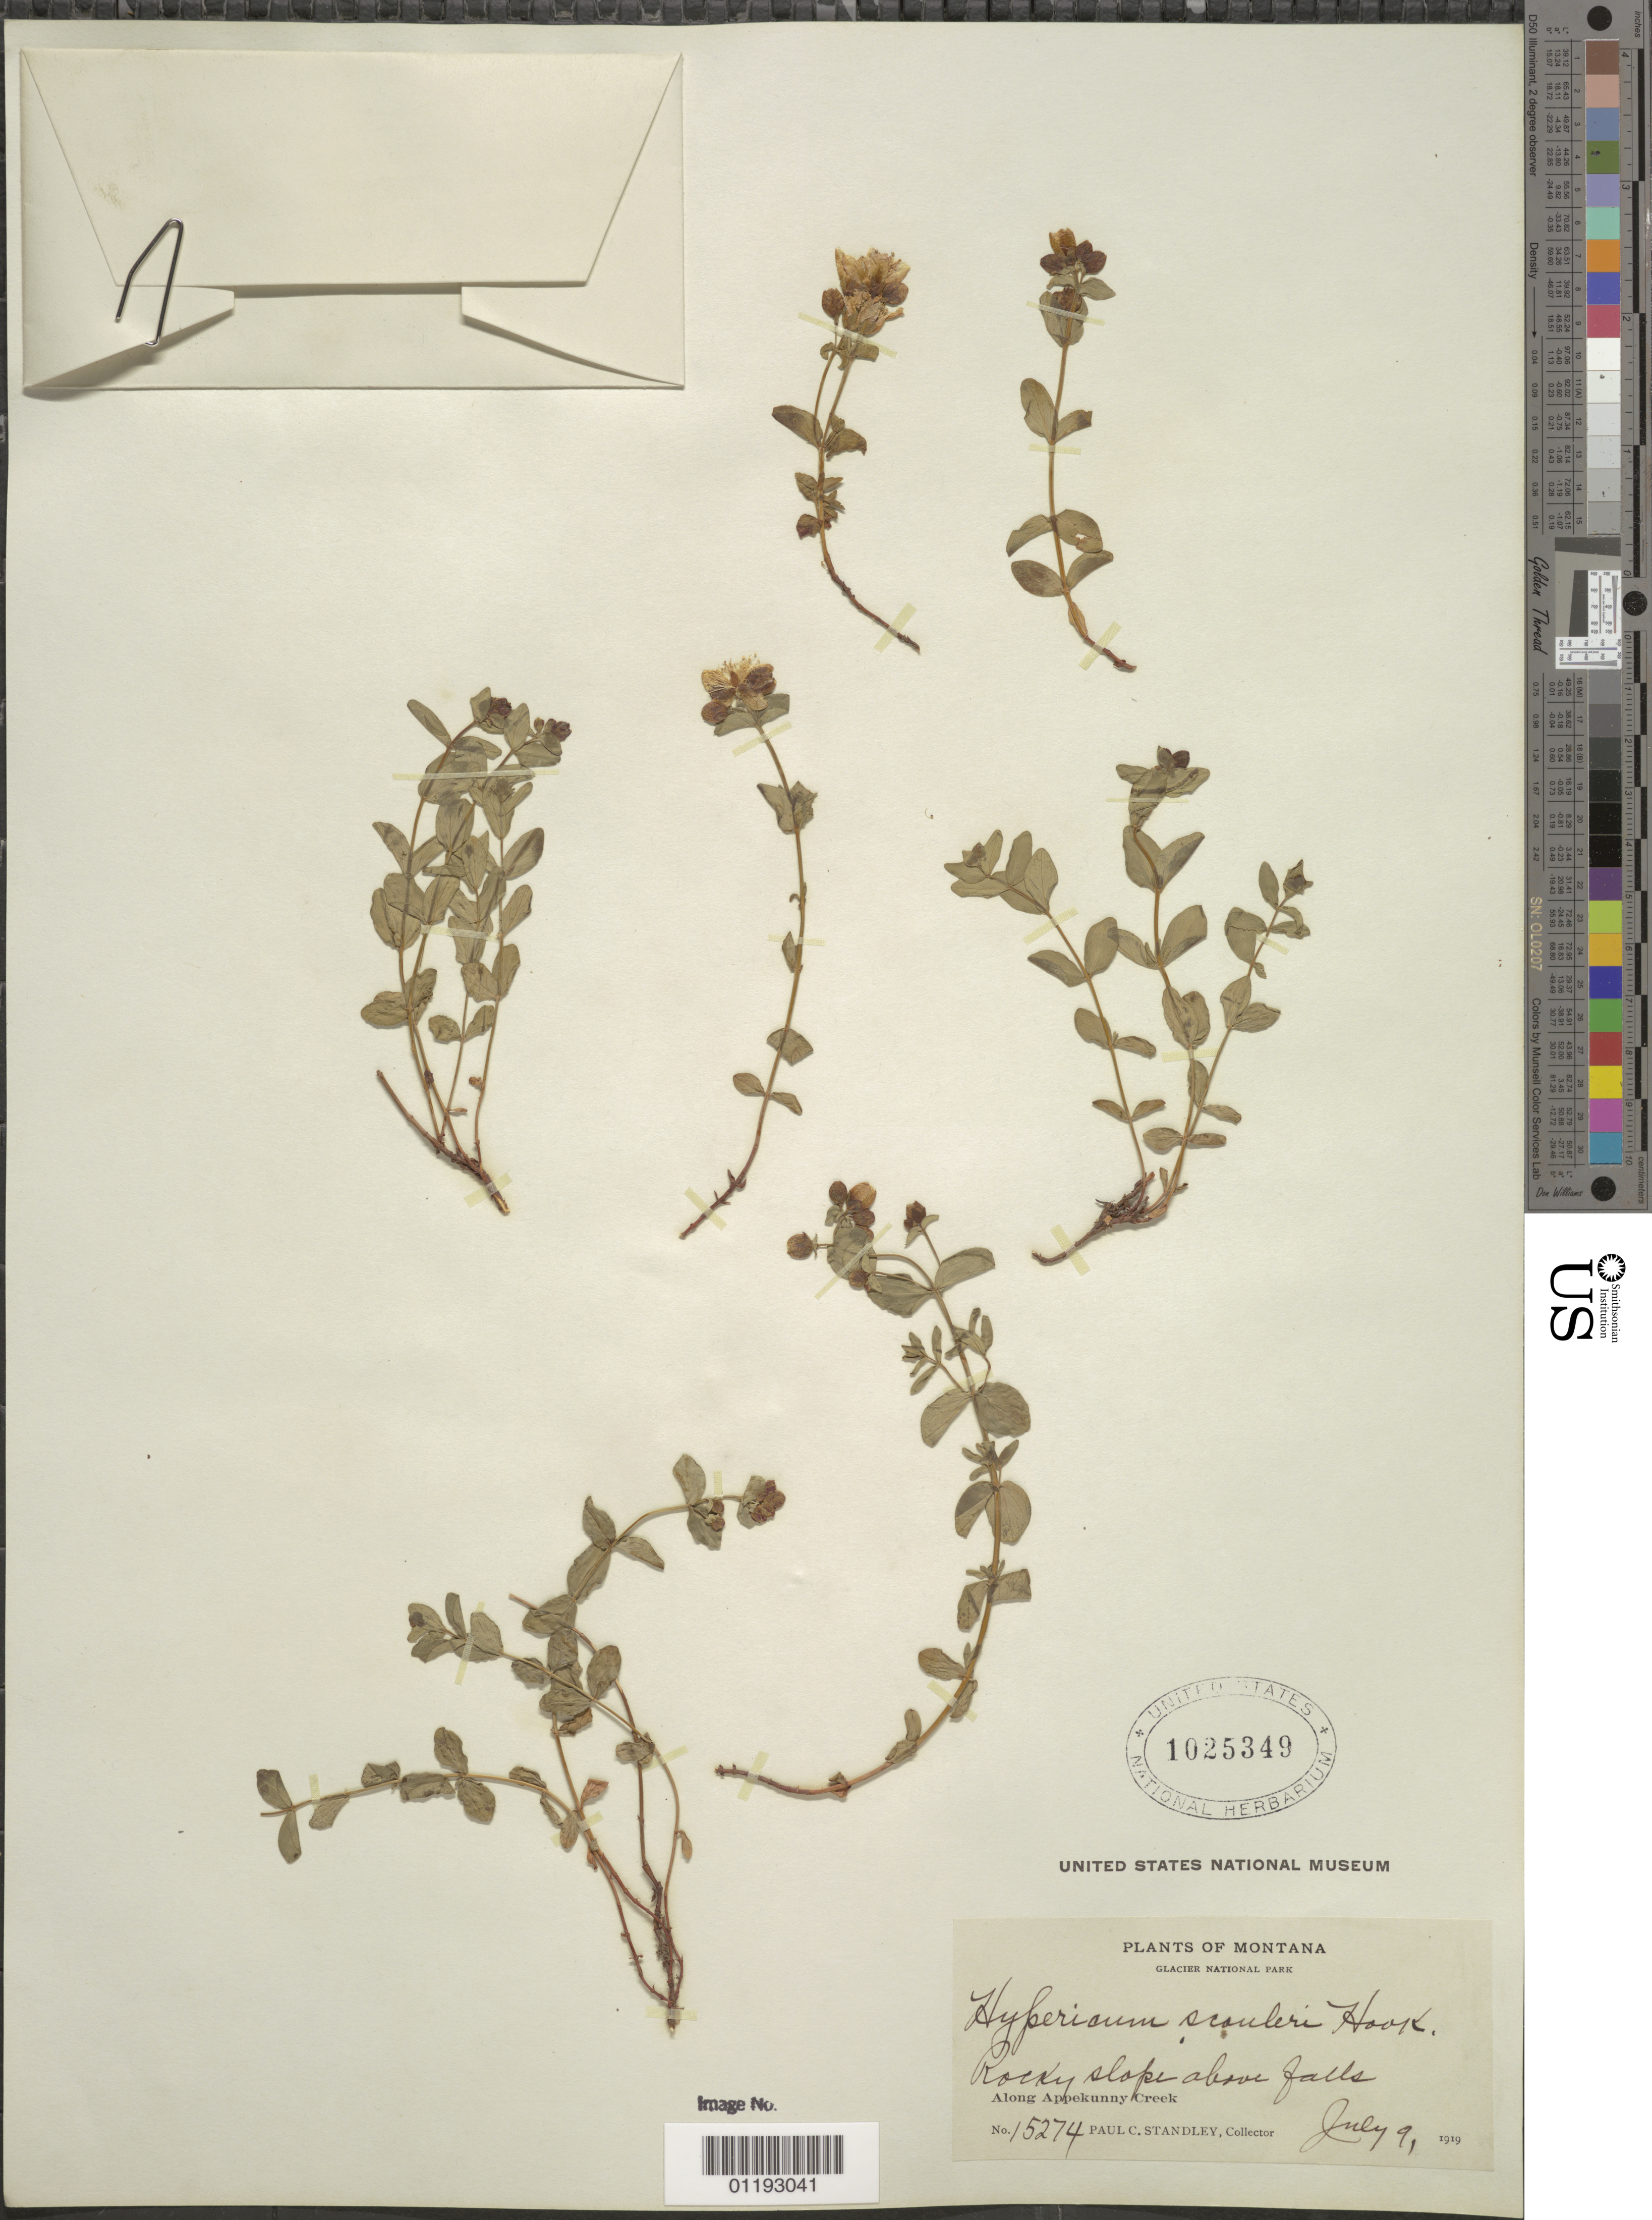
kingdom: Plantae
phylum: Tracheophyta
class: Magnoliopsida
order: Malpighiales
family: Hypericaceae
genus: Hypericum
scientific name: Hypericum scouleri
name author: Hook.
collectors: P. C. Standley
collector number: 15274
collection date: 1919-07-09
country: United States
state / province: Montana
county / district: Glacier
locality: Along Apikuni [Appekunny] Creek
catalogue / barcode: US 1025349